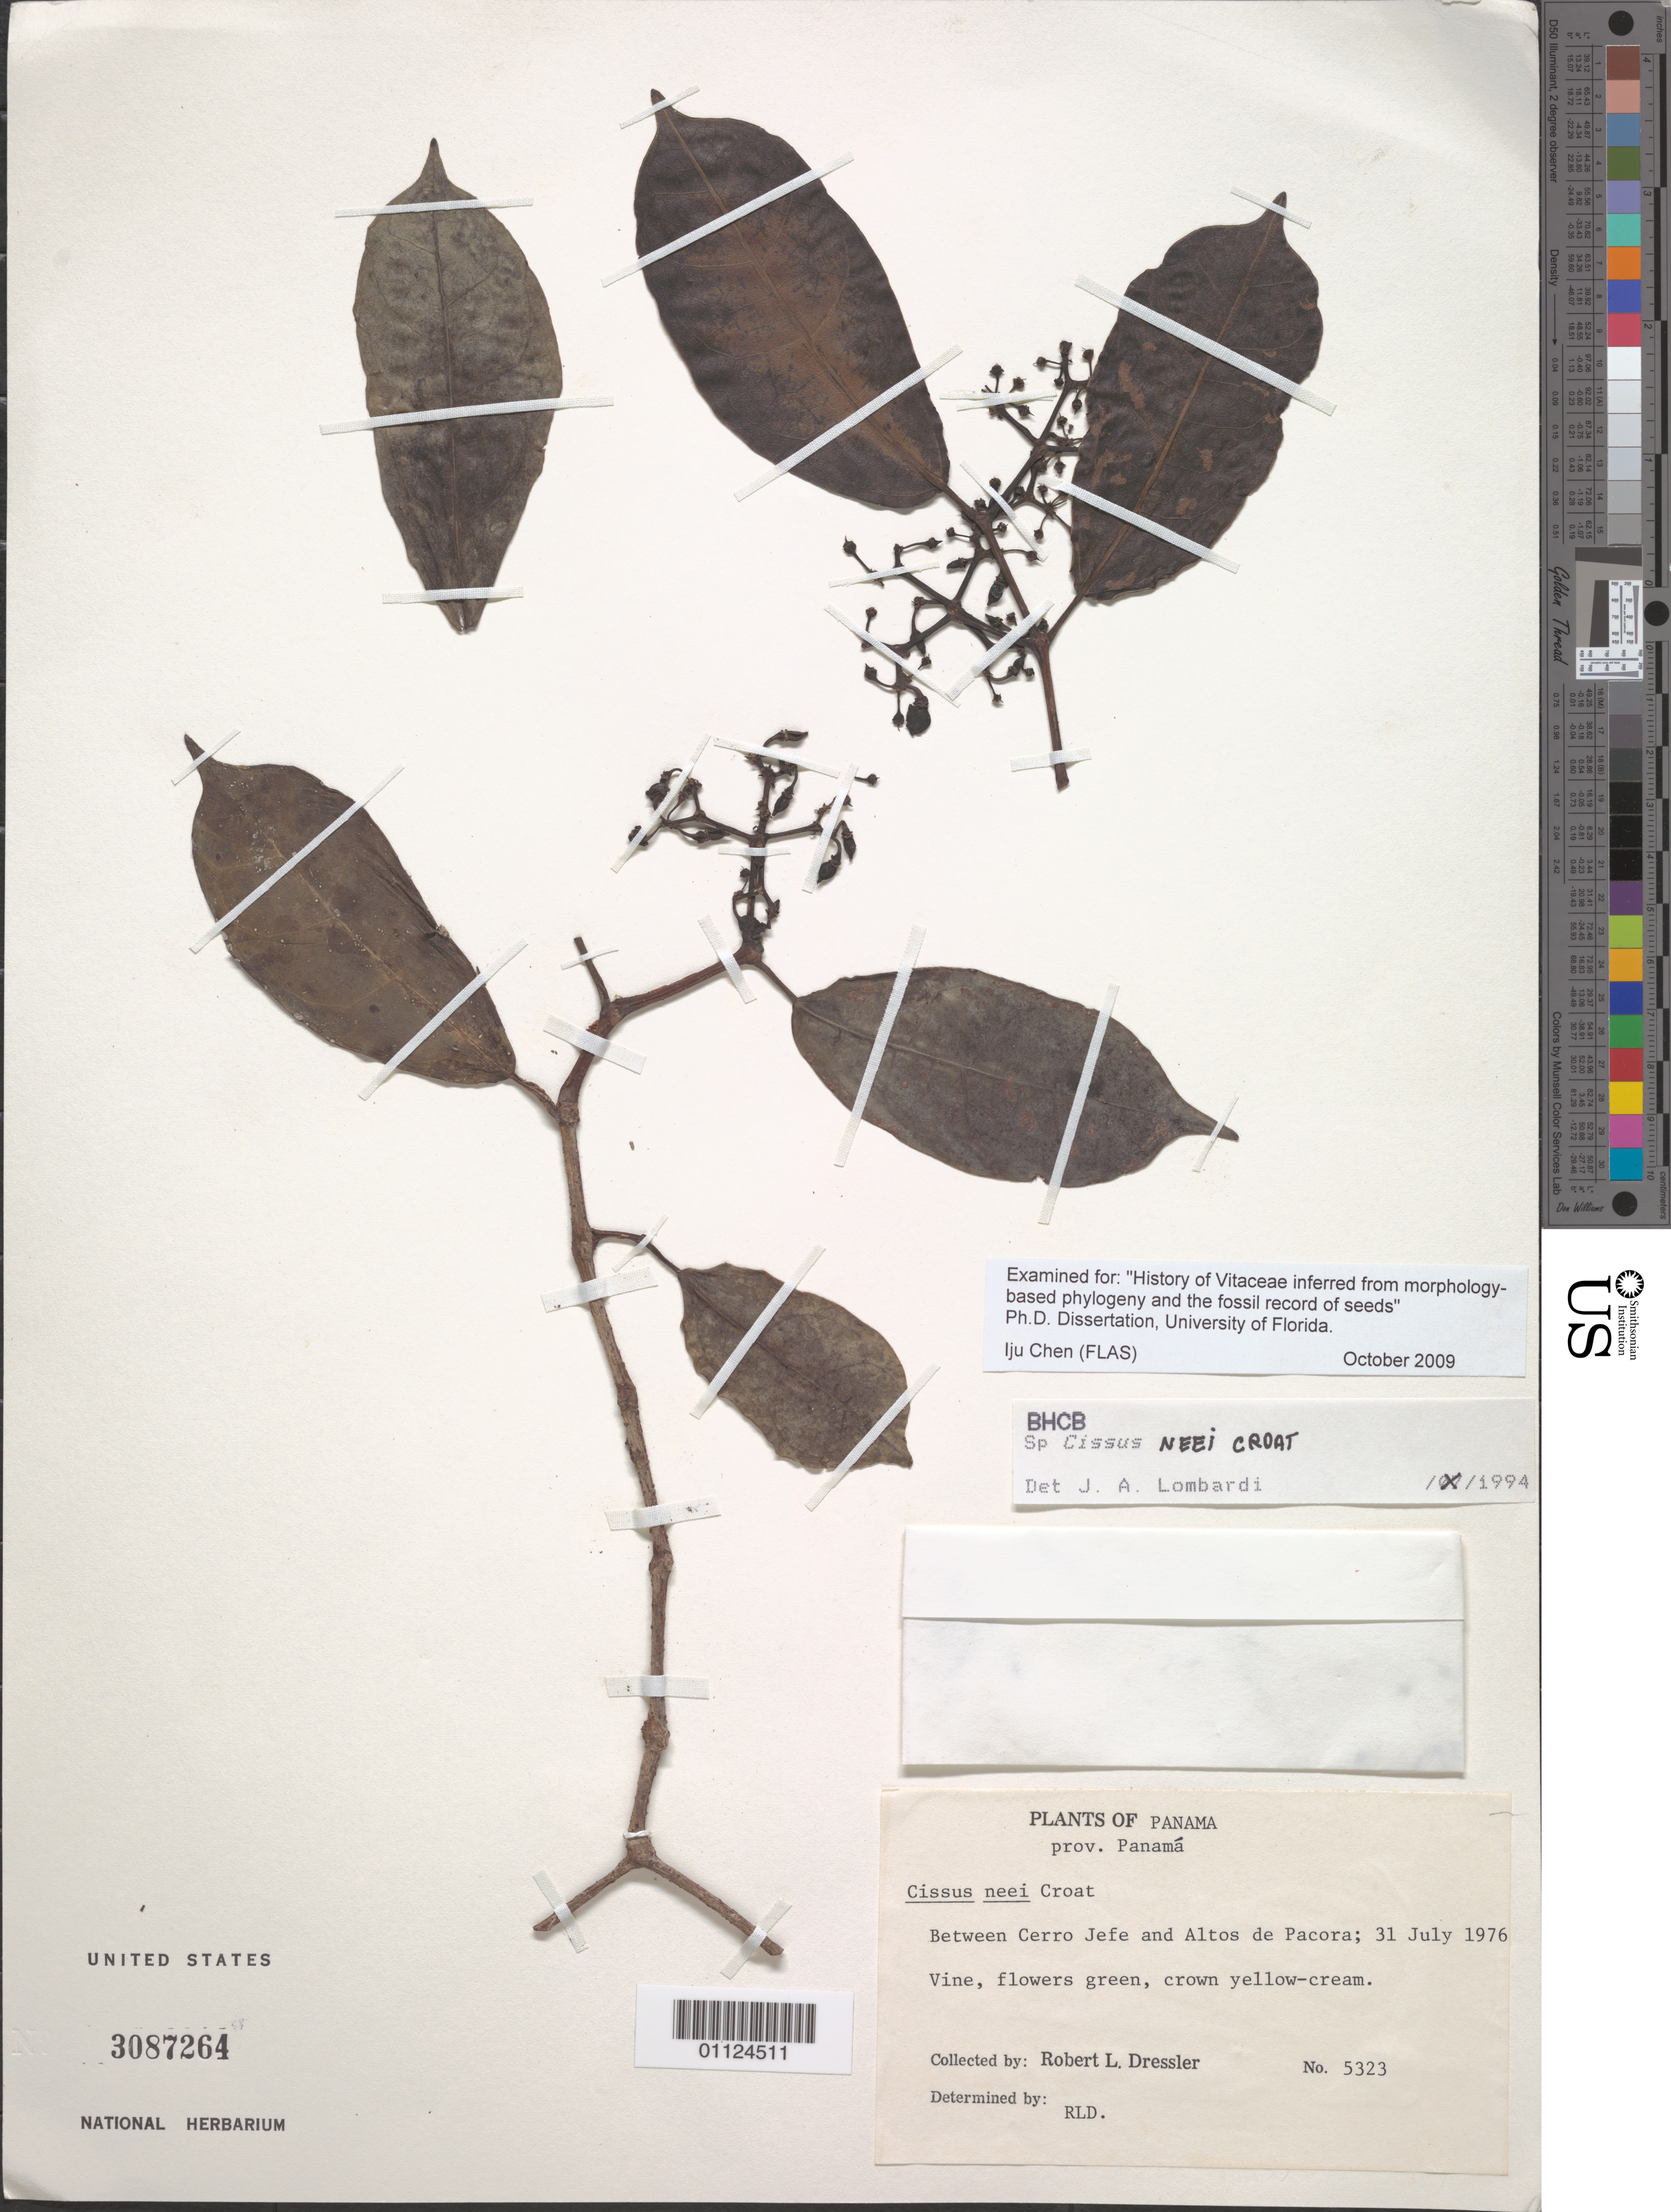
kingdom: Plantae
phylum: Tracheophyta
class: Magnoliopsida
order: Vitales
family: Vitaceae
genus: Cissus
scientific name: Cissus neei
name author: Croat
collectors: R. Dressler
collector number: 5323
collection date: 1976-07-31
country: Panama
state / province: Panamá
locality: Between Cerro Jefe and Altos de Pacora.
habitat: Vine.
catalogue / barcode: US 3087264